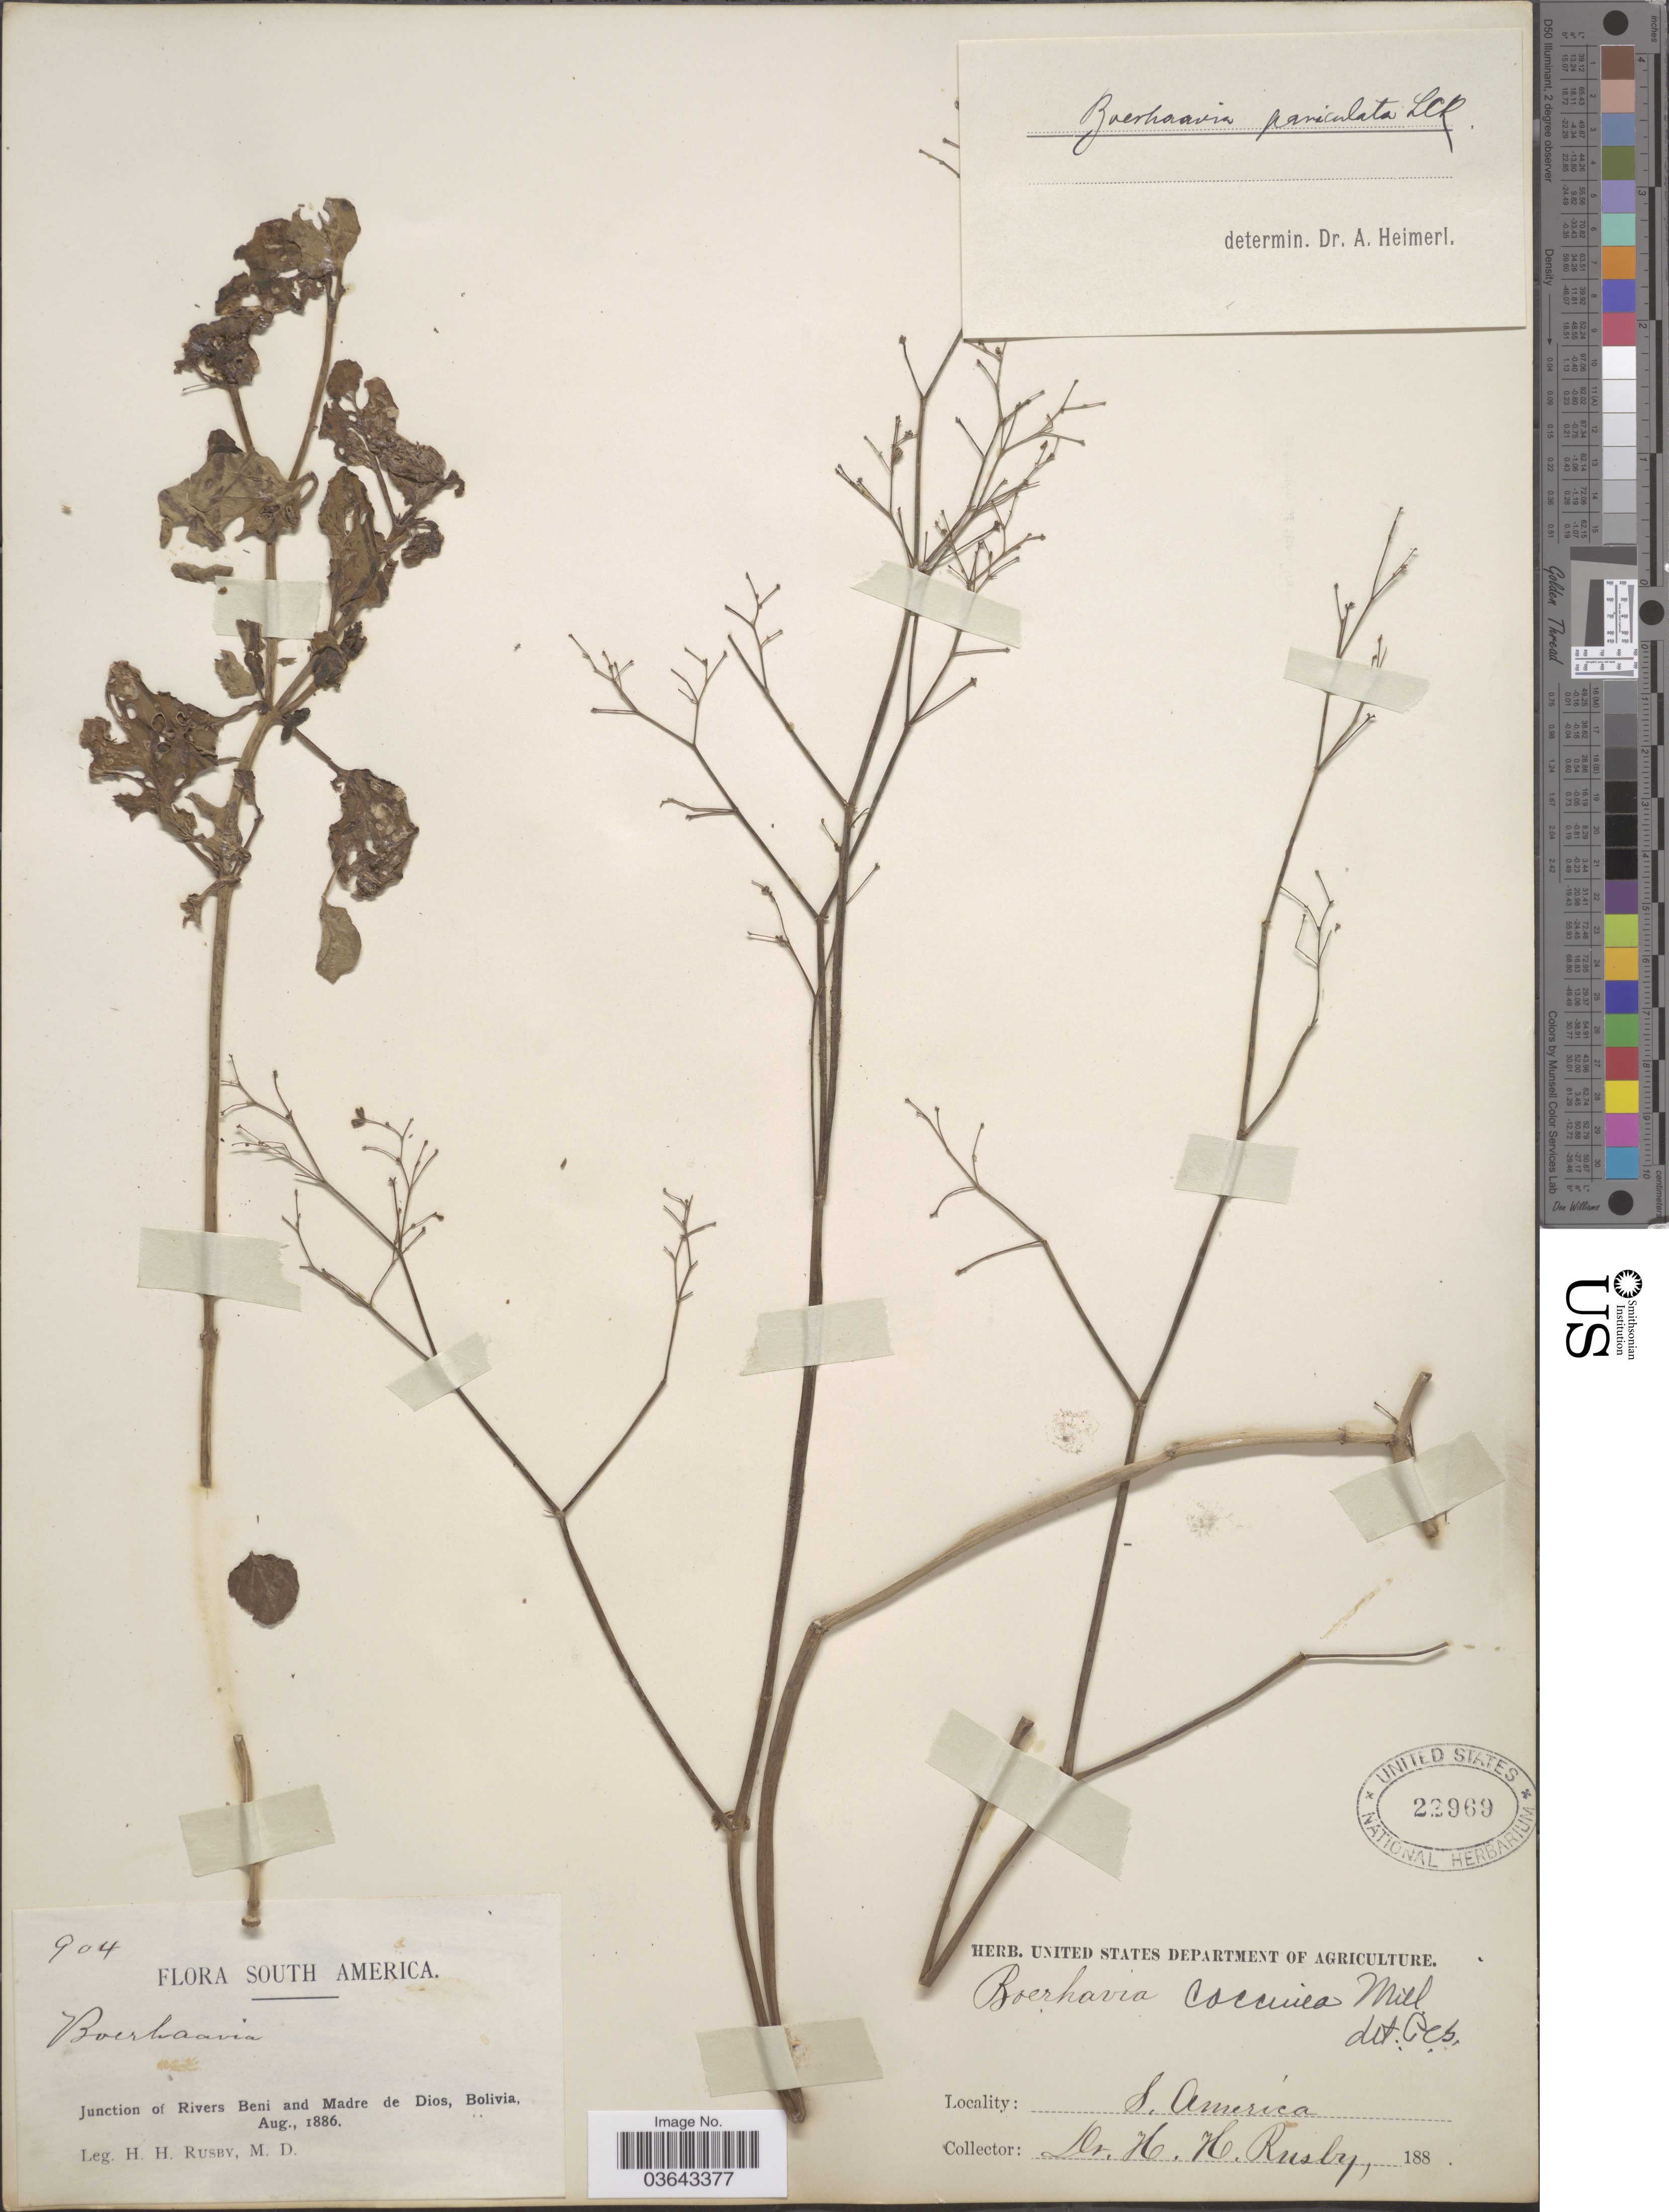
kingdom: Plantae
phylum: Tracheophyta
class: Magnoliopsida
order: Caryophyllales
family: Nyctaginaceae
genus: Boerhavia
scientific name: Boerhavia diffusa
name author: L.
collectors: H. H. Rusby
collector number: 904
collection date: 1886-08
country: Bolivia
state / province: Beni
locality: Junction of Rivers Beni and Madre de Dios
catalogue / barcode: US 22969